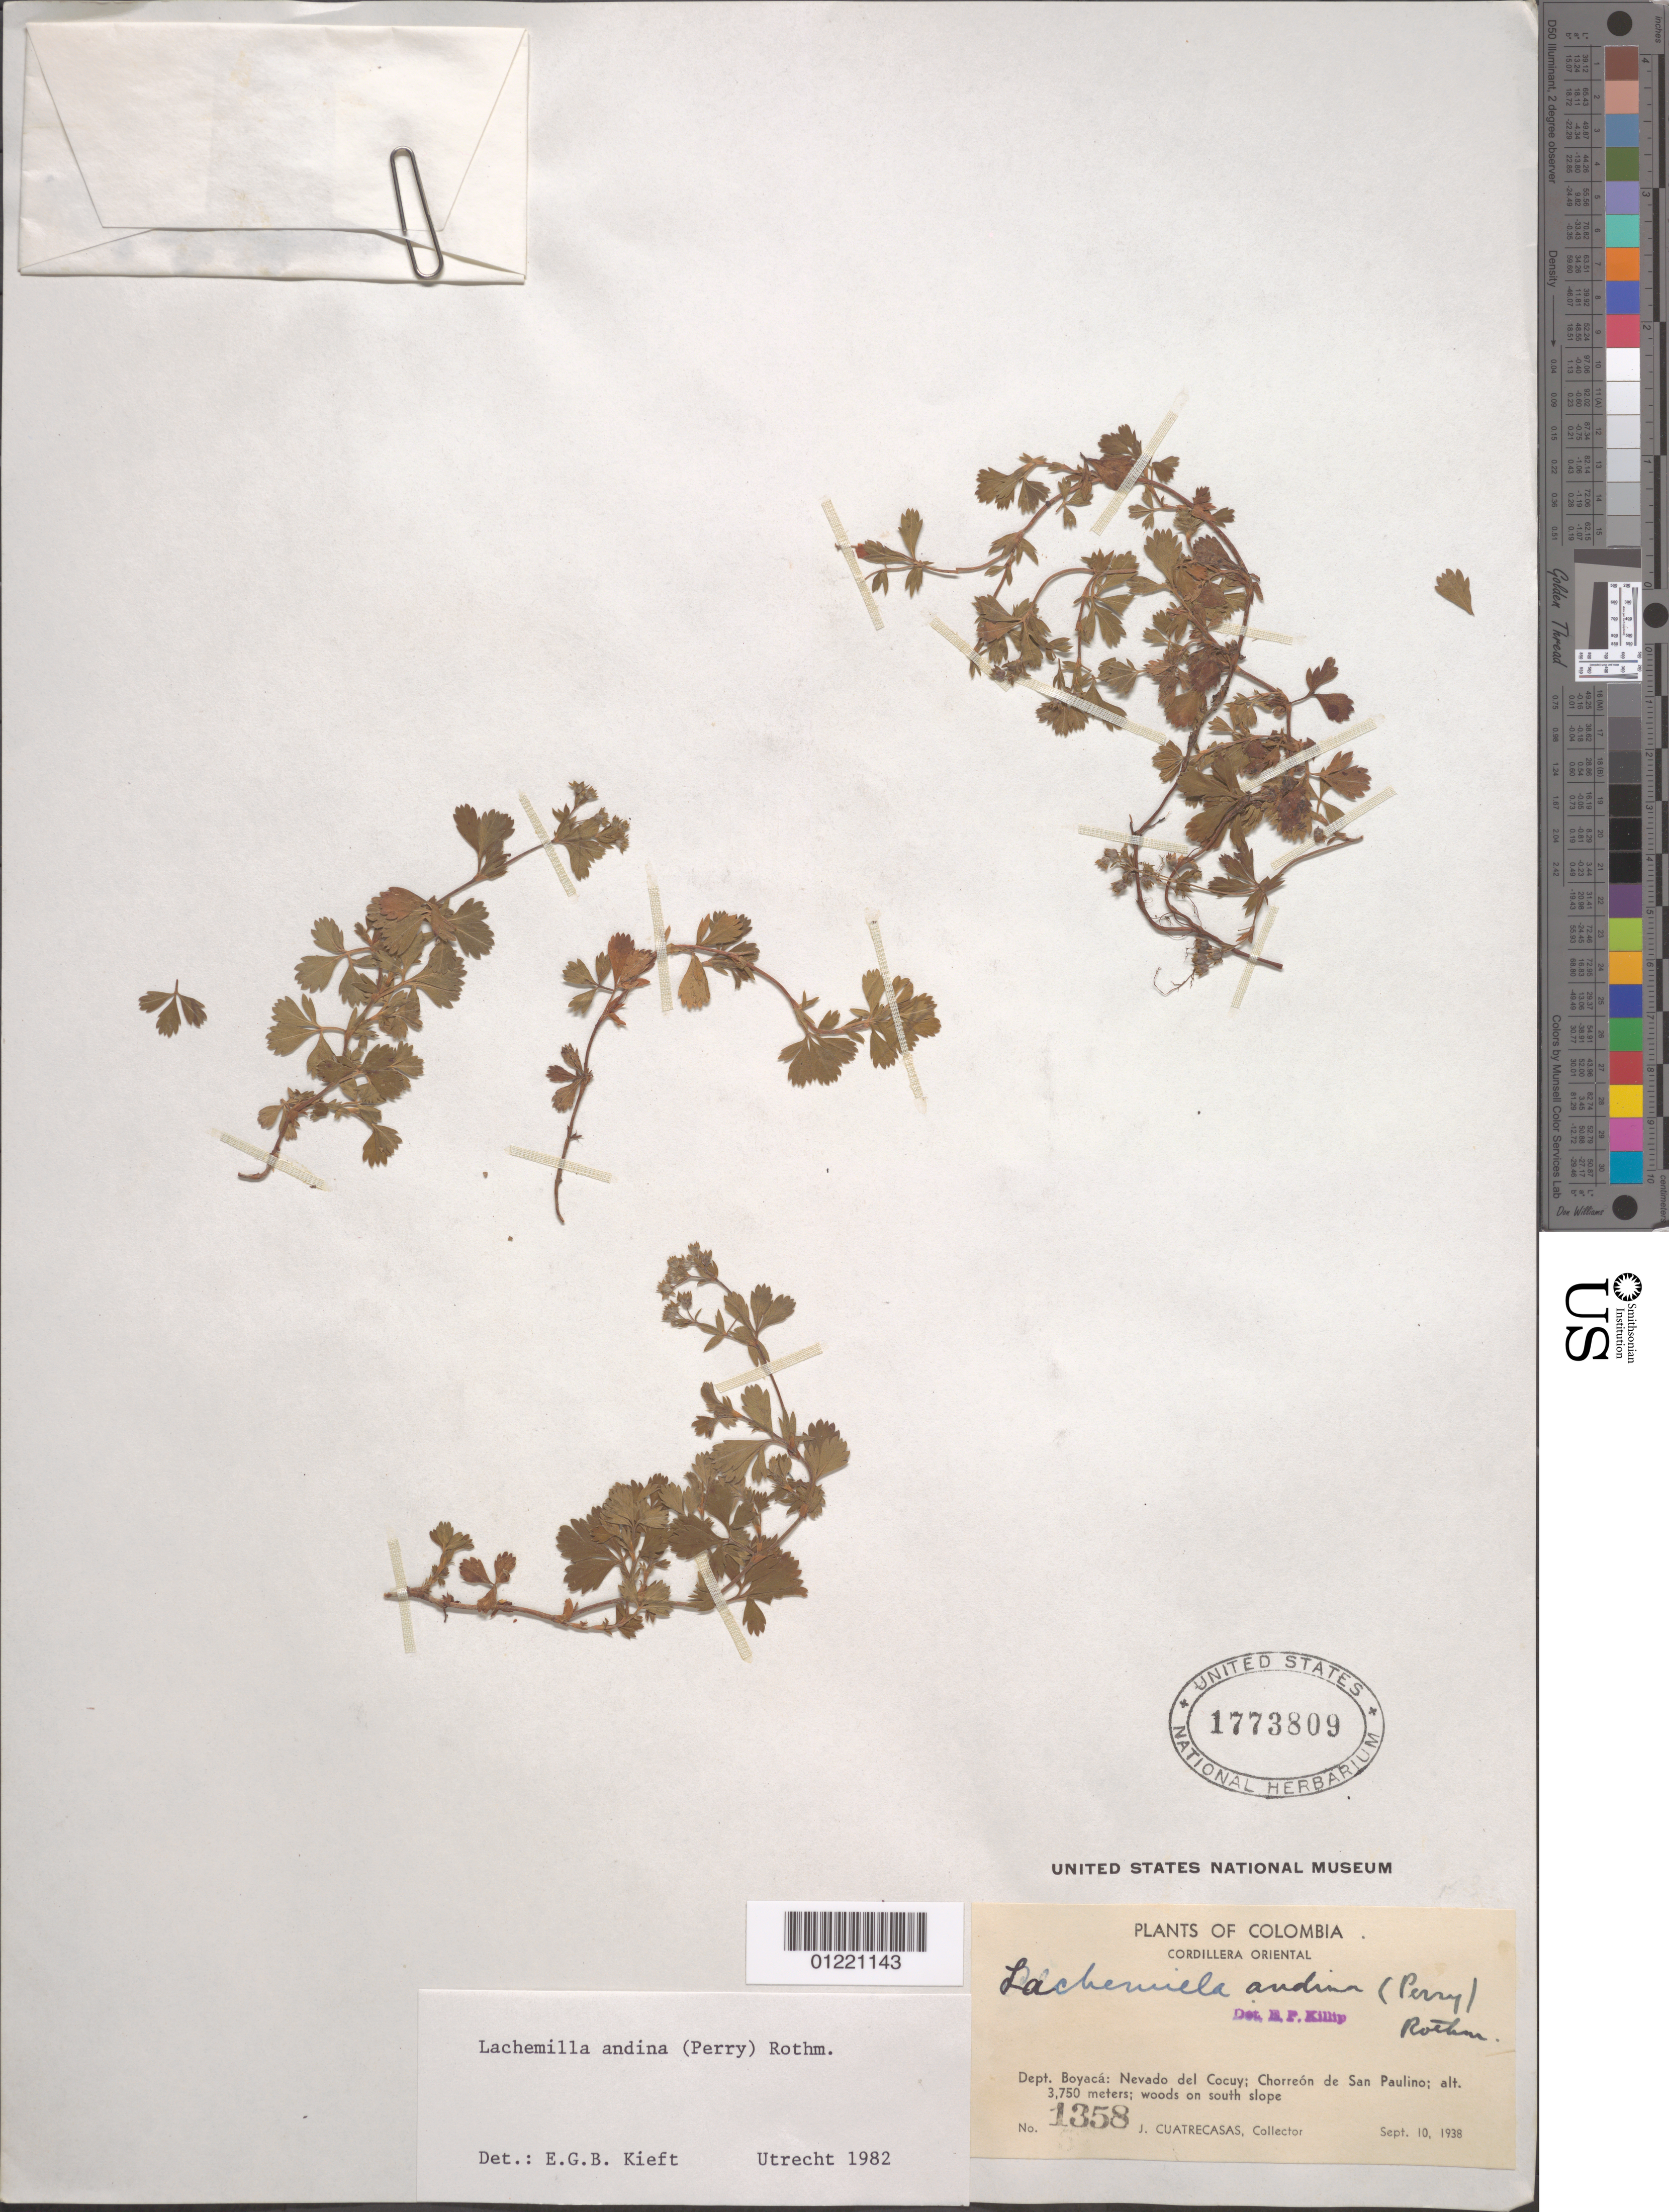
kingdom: Plantae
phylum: Tracheophyta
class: Magnoliopsida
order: Rosales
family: Rosaceae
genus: Lachemilla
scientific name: Lachemilla andina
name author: (L.M. Perry) Rothm.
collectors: J. Cuatrecasas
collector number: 1358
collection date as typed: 10 Sep 1938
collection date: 1938-09-10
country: Colombia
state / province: Boyacá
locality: Nevada del Cocuy, Chorreon de San Paulino; woods on south slope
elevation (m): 3750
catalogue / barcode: US 1773809